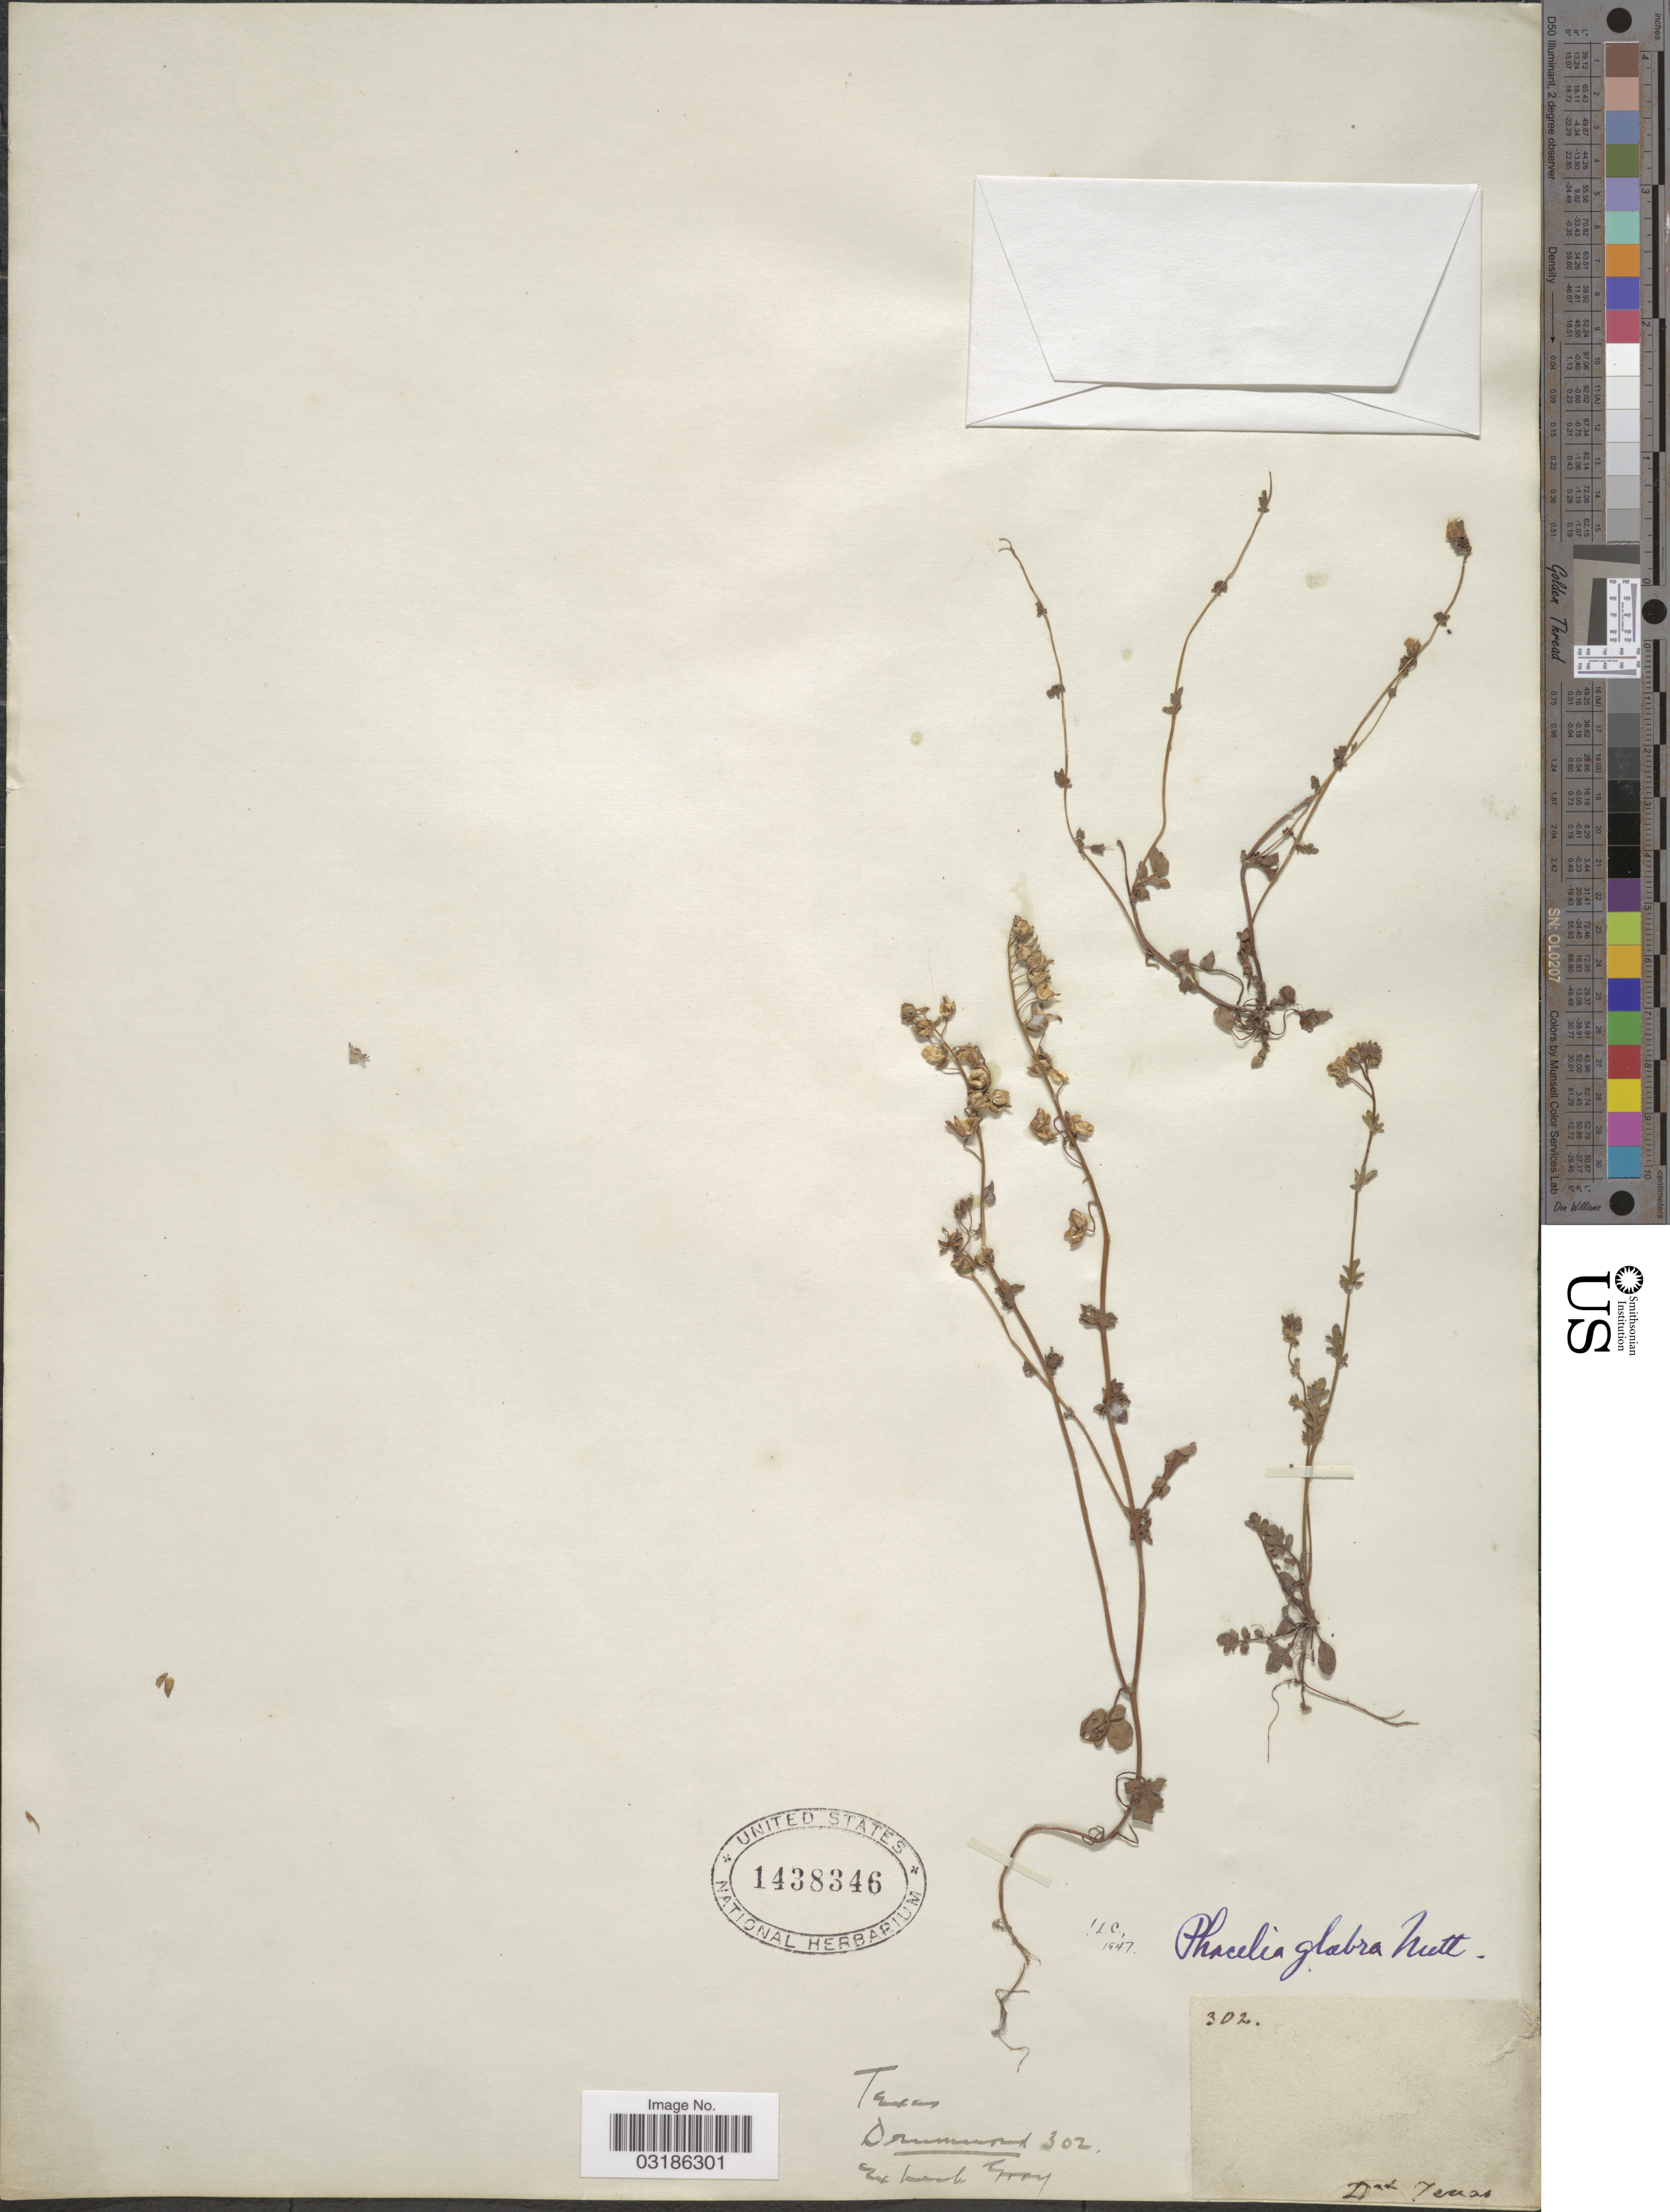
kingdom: Plantae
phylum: Tracheophyta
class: Magnoliopsida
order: Boraginales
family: Hydrophyllaceae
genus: Phacelia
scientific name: Phacelia glabra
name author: Nutt.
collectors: -. Drummond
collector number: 302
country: United States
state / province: Texas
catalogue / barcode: US 1438346